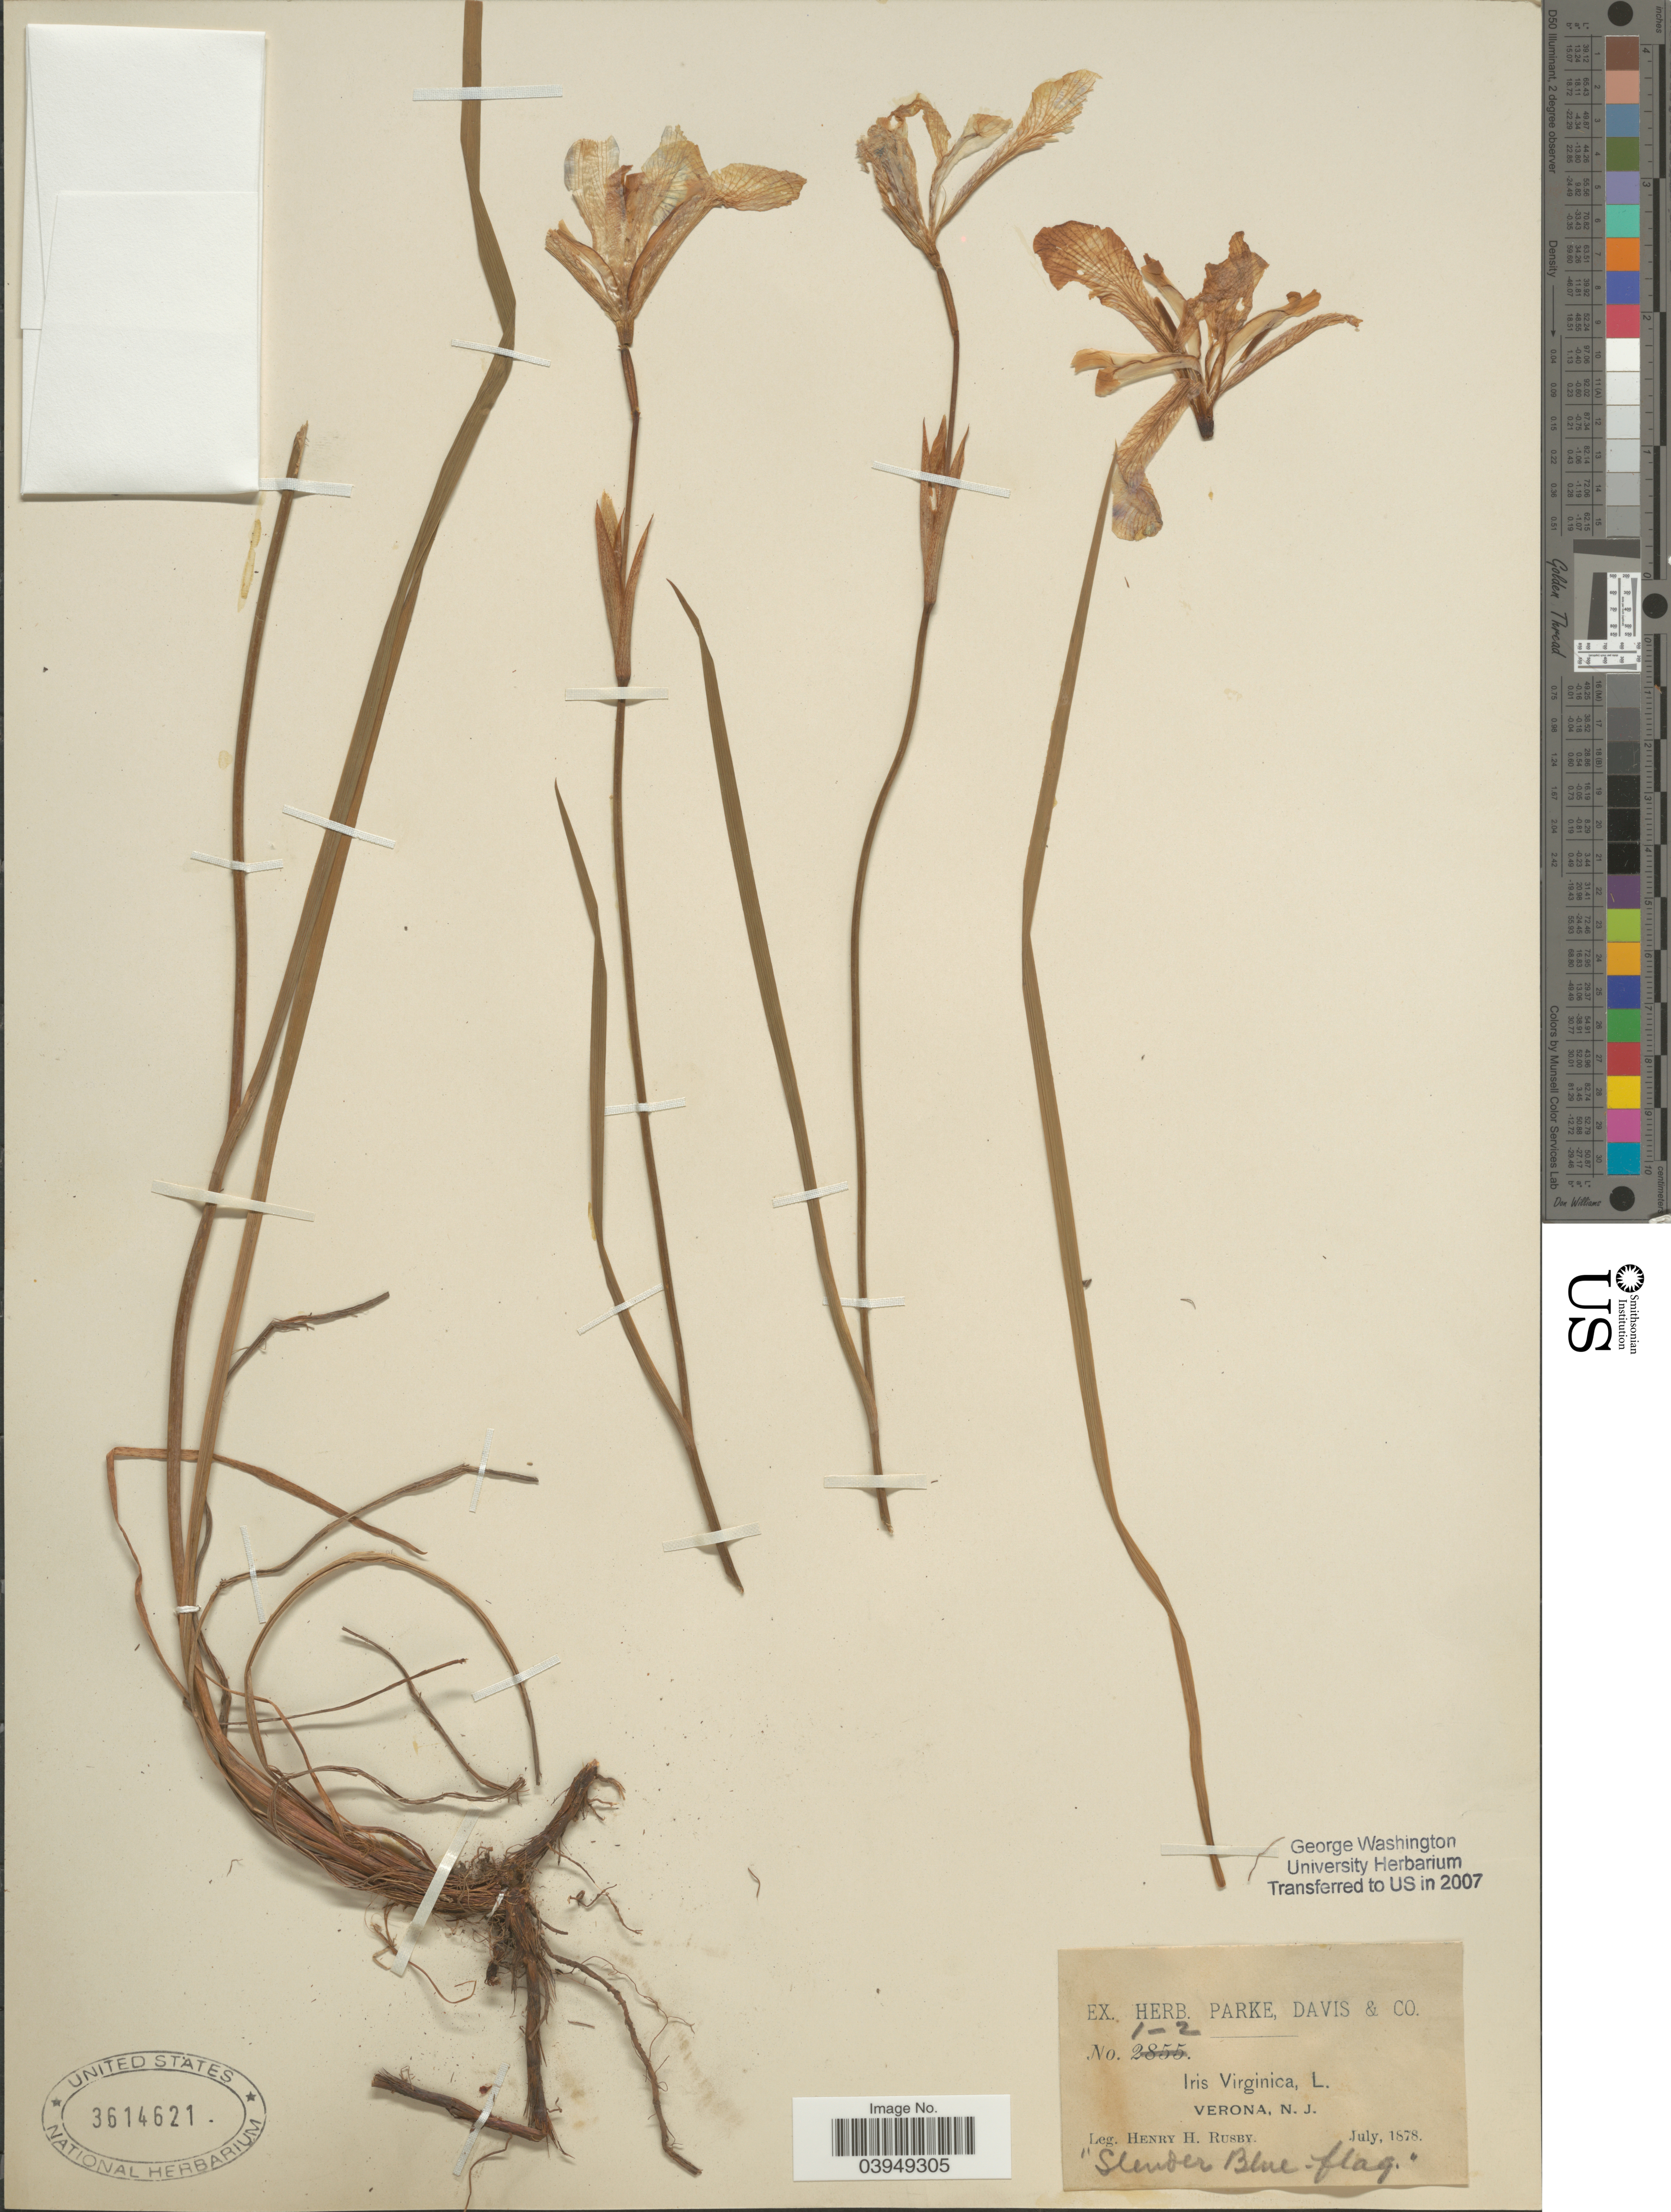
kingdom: Plantae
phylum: Tracheophyta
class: Liliopsida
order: Asparagales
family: Iridaceae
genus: Iris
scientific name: Iris virginica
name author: L.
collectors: H. H. Rusby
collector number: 1-2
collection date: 1878-07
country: United States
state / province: New Jersey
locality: Verona.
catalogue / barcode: US 3614621